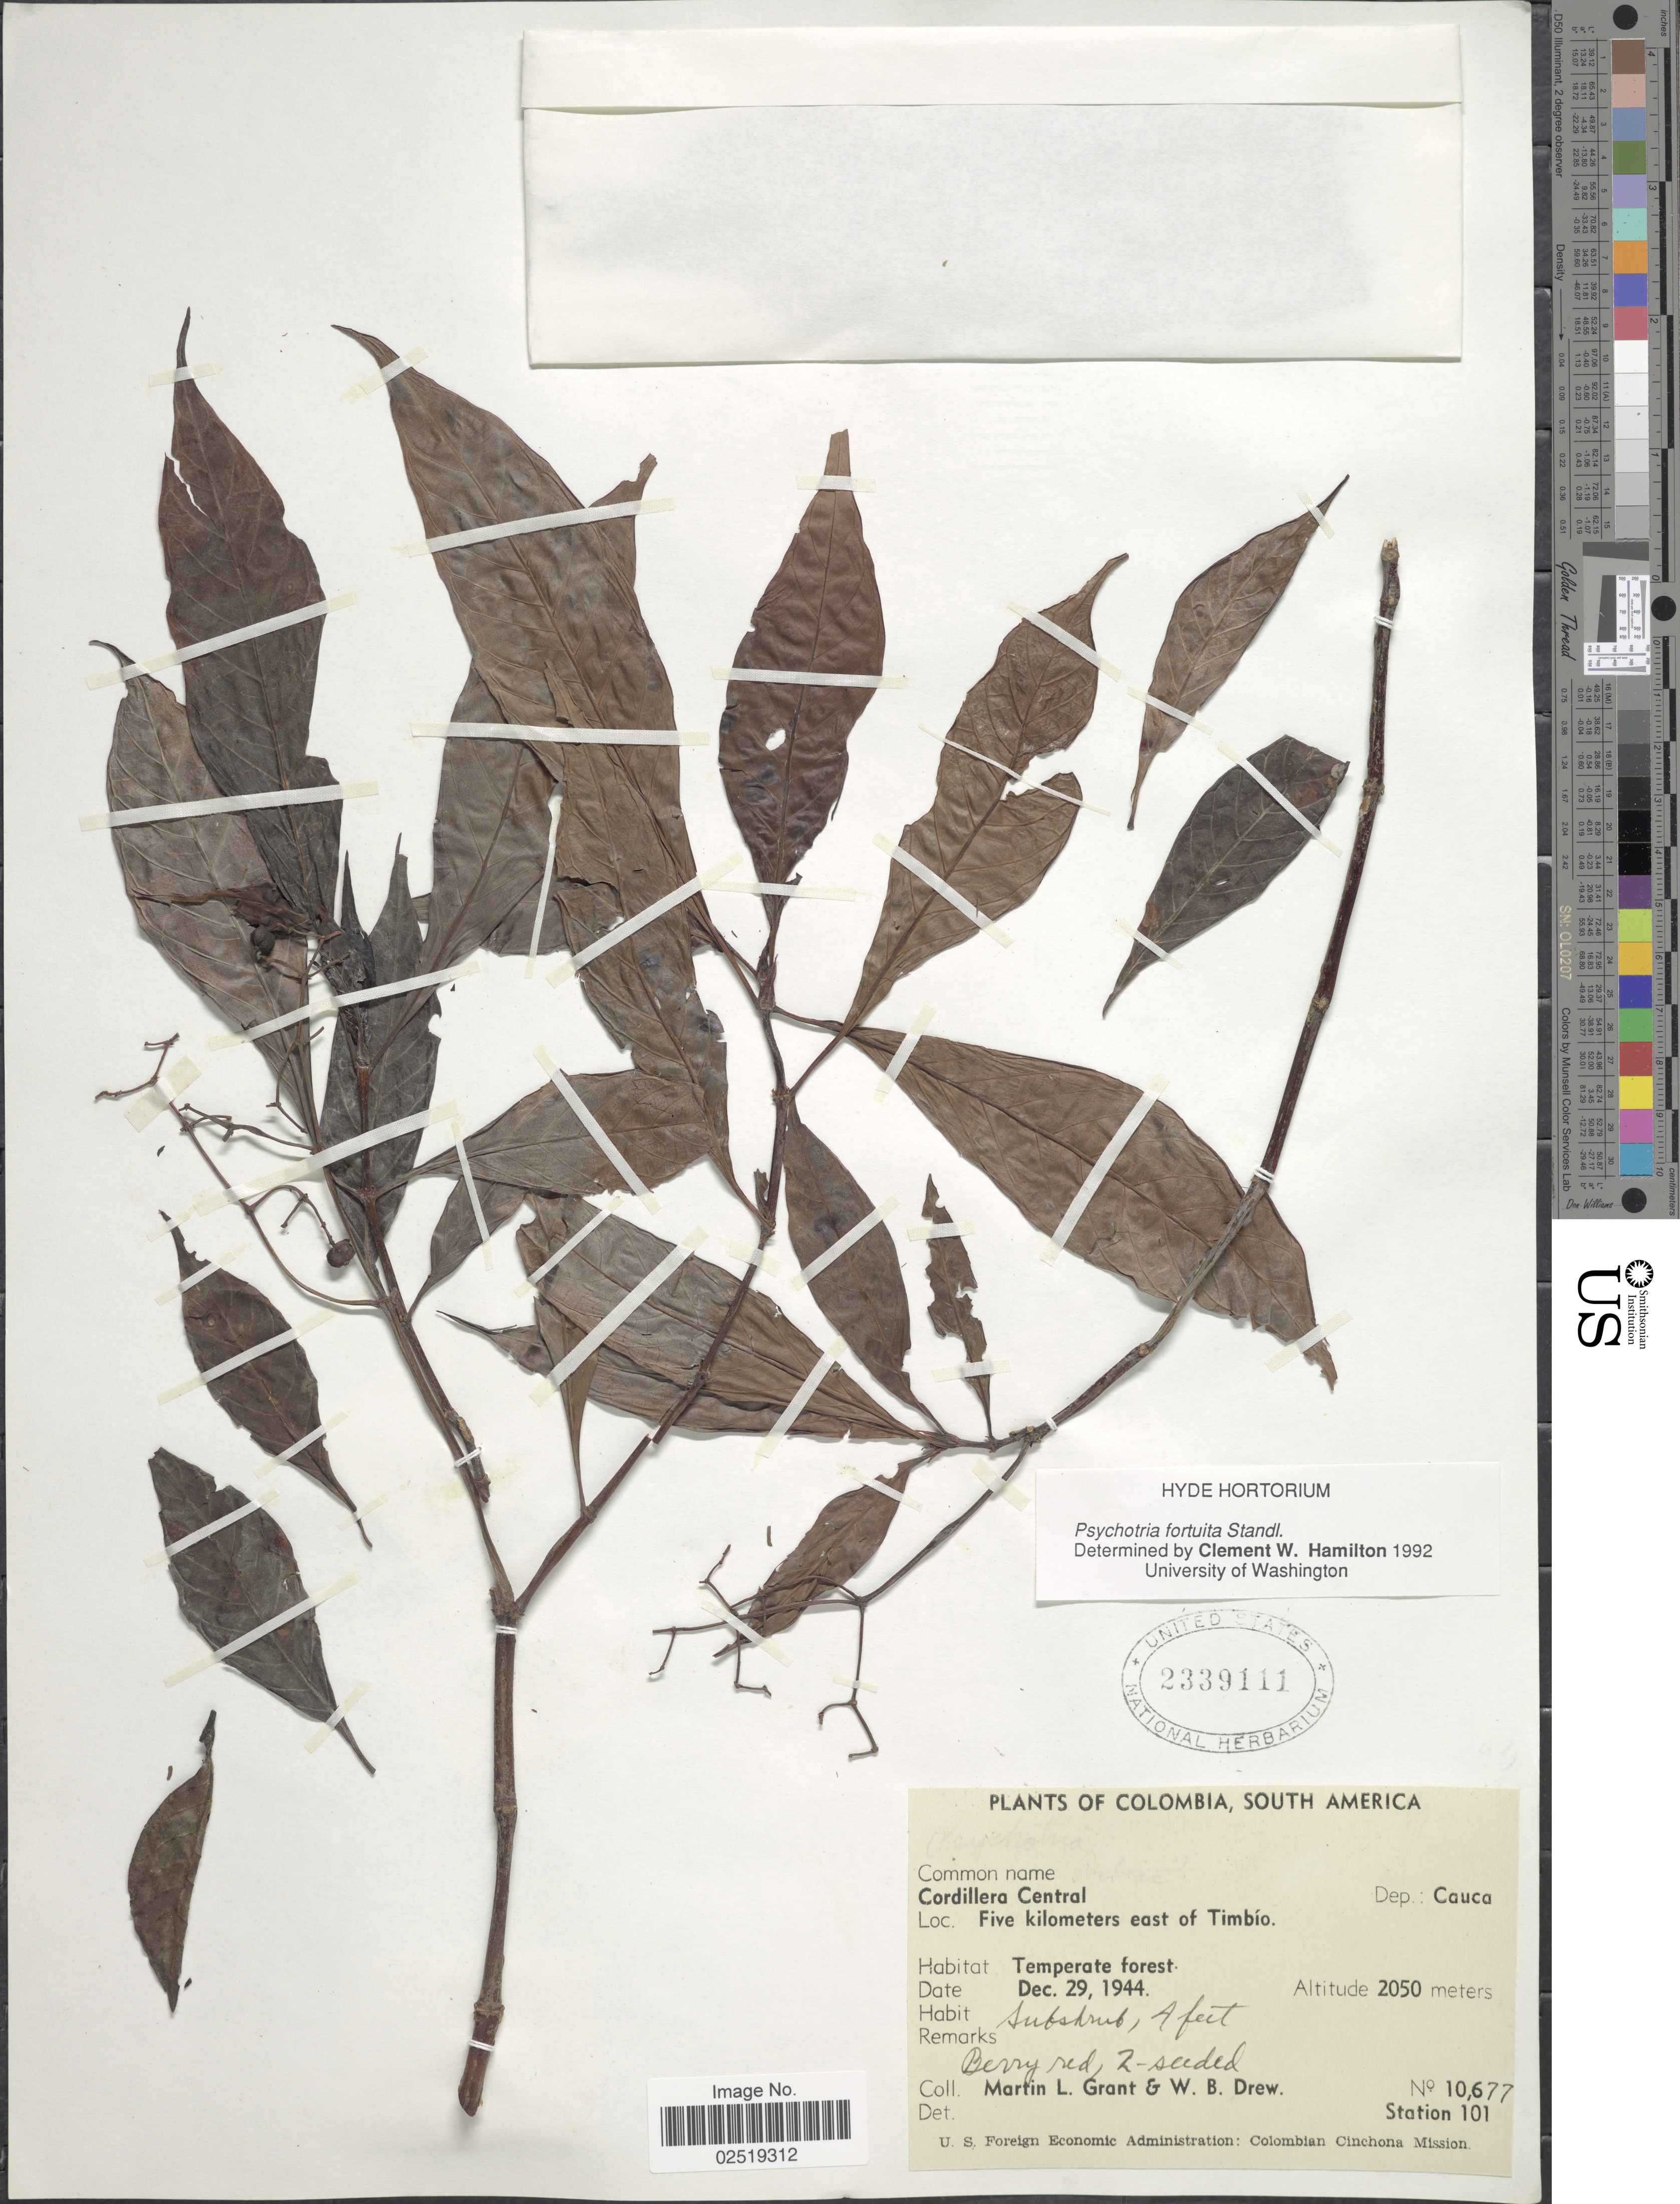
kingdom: Plantae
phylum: Tracheophyta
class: Magnoliopsida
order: Gentianales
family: Rubiaceae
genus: Psychotria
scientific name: Psychotria fortuita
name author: Standl.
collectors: M. L. Grant & W. B. Drew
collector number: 10677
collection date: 1944-12-29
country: Colombia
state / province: Cauca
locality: Cordillera Central. Dep.: Cauca. Five kilometers east of Timbio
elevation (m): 2050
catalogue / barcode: US 2339111